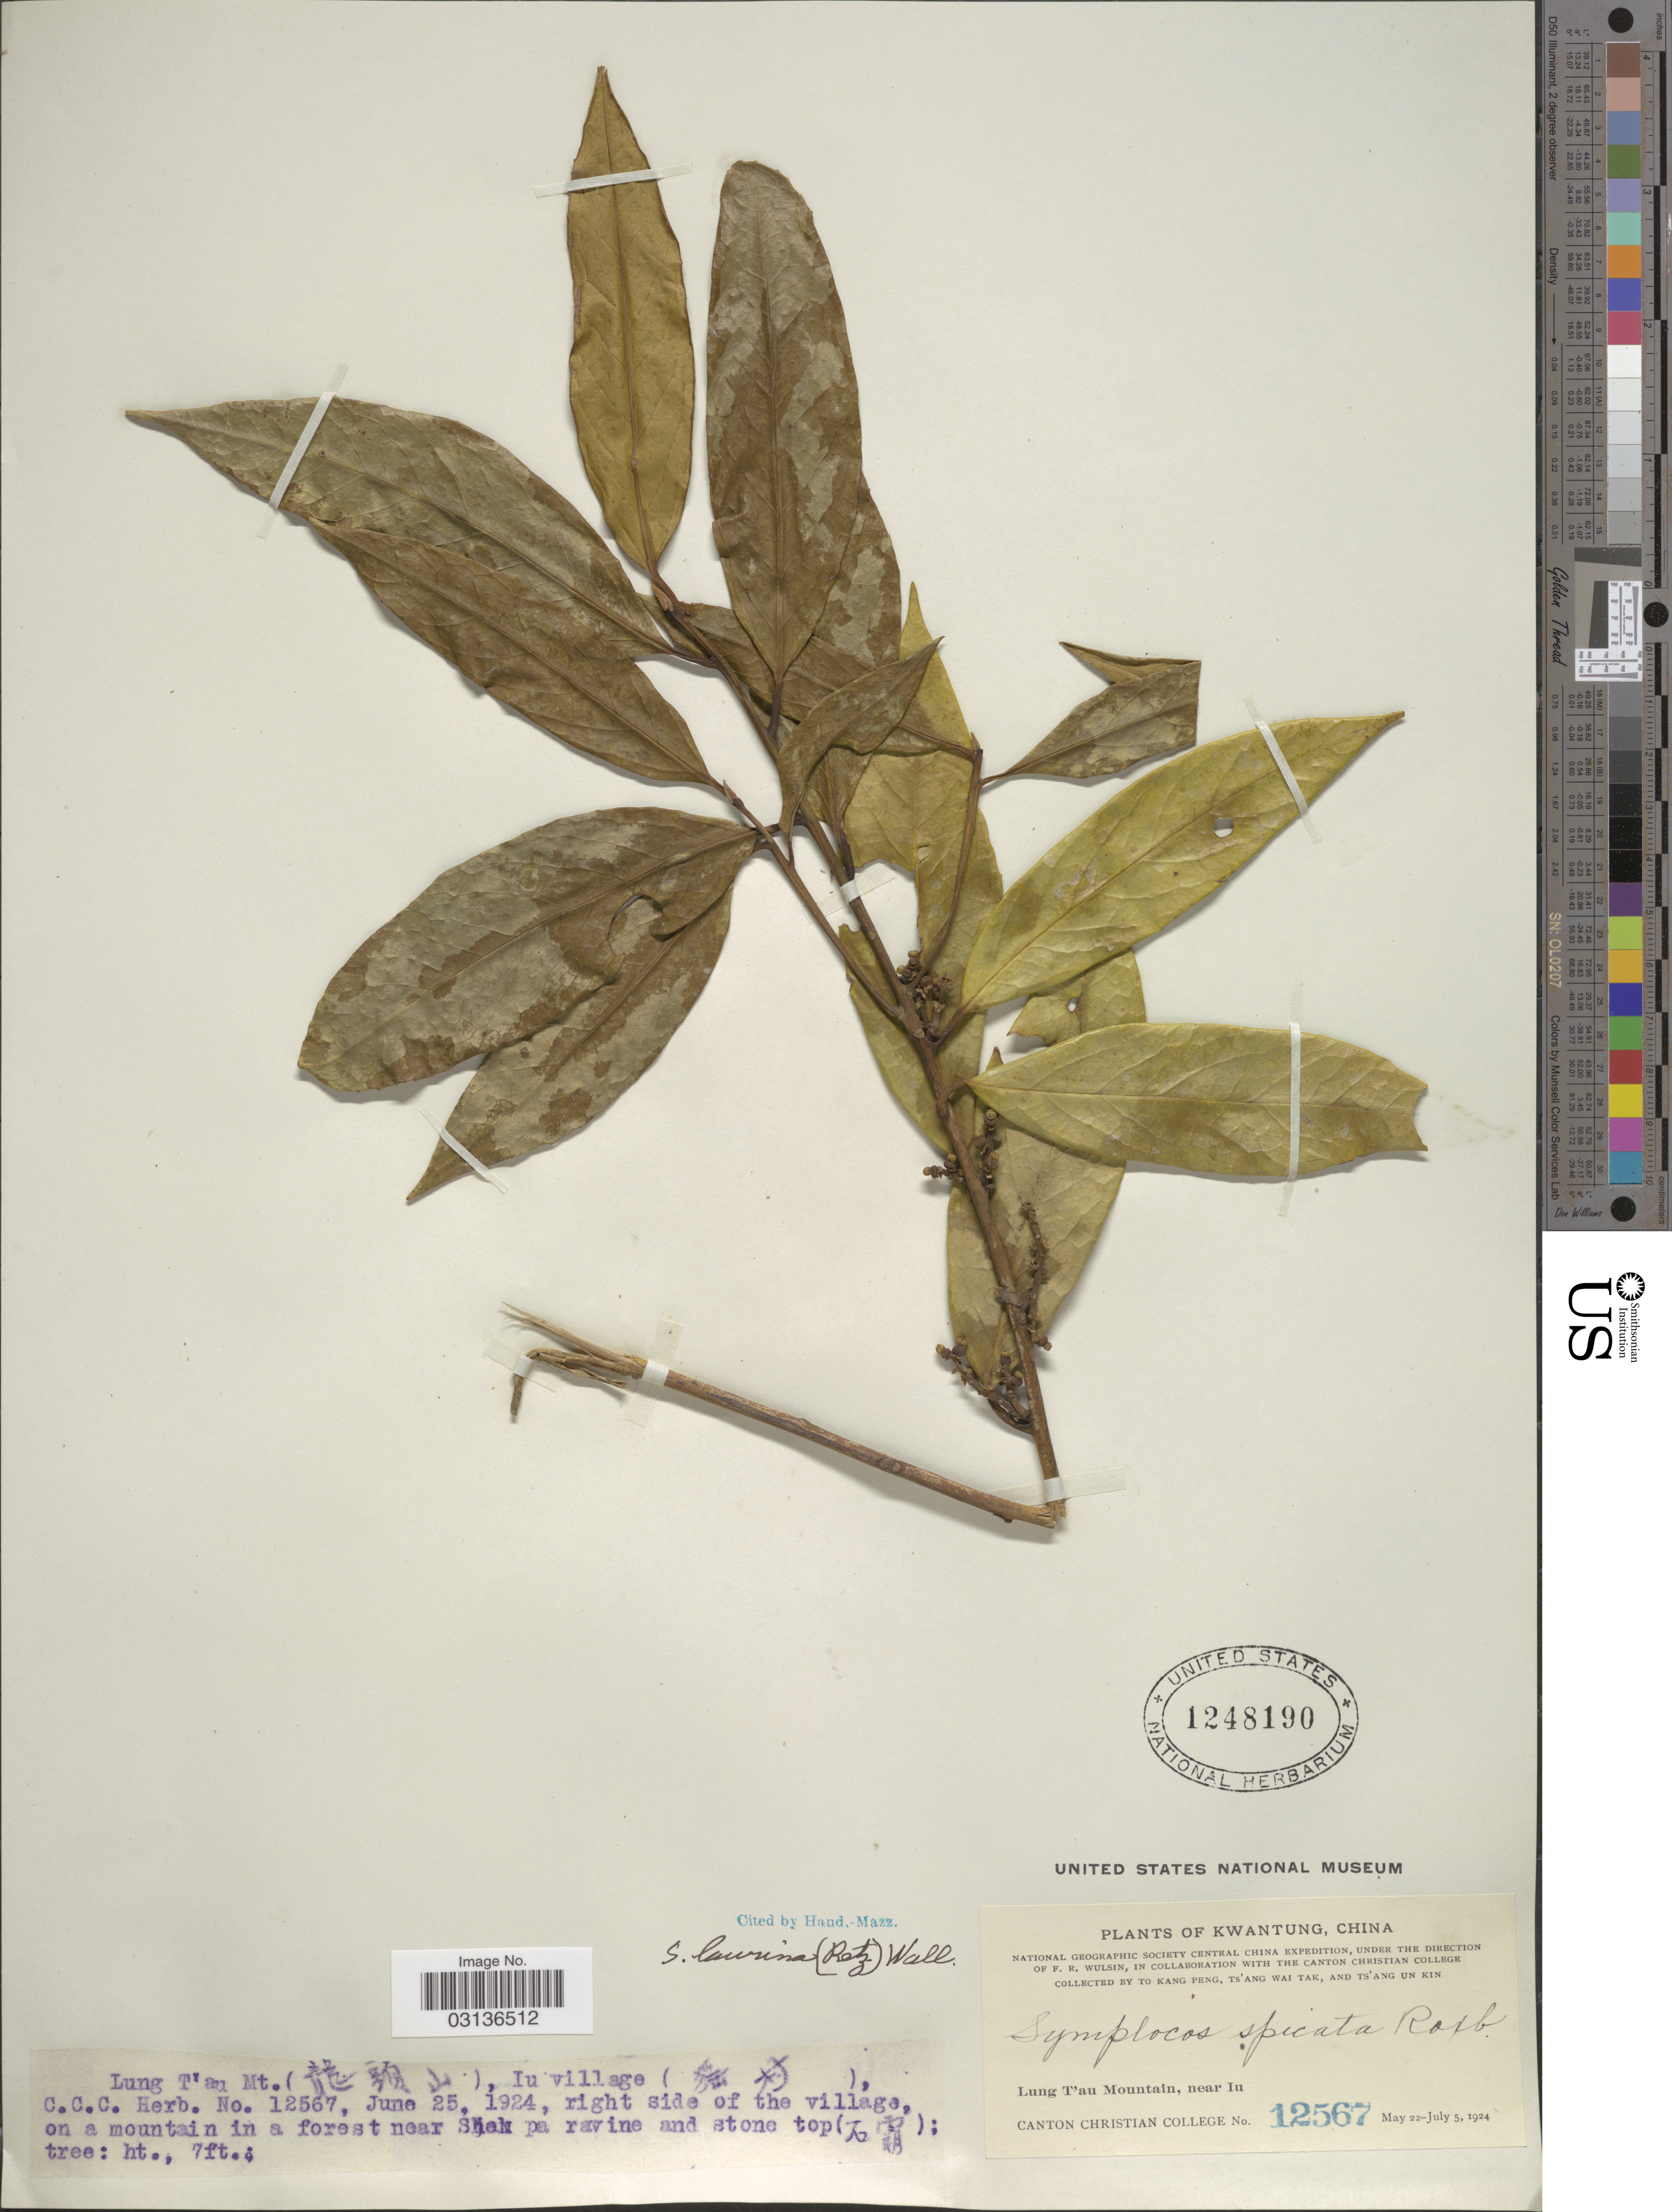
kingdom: Plantae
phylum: Tracheophyta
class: Magnoliopsida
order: Ericales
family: Symplocaceae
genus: Symplocos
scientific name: Symplocos cochinchinensis subsp. laurina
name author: (Retz.) Noot.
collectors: K. Peng, W. T. Tsang & Ts' Ang Un Kin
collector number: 12567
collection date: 1924-06-25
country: China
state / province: Guangdong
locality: Kwangtung. Lung T'au Mountain, near Iu. Iu village, right side of the village, on a mountain in a forest near Shek pa ravine and stone top.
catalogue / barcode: US 1248190